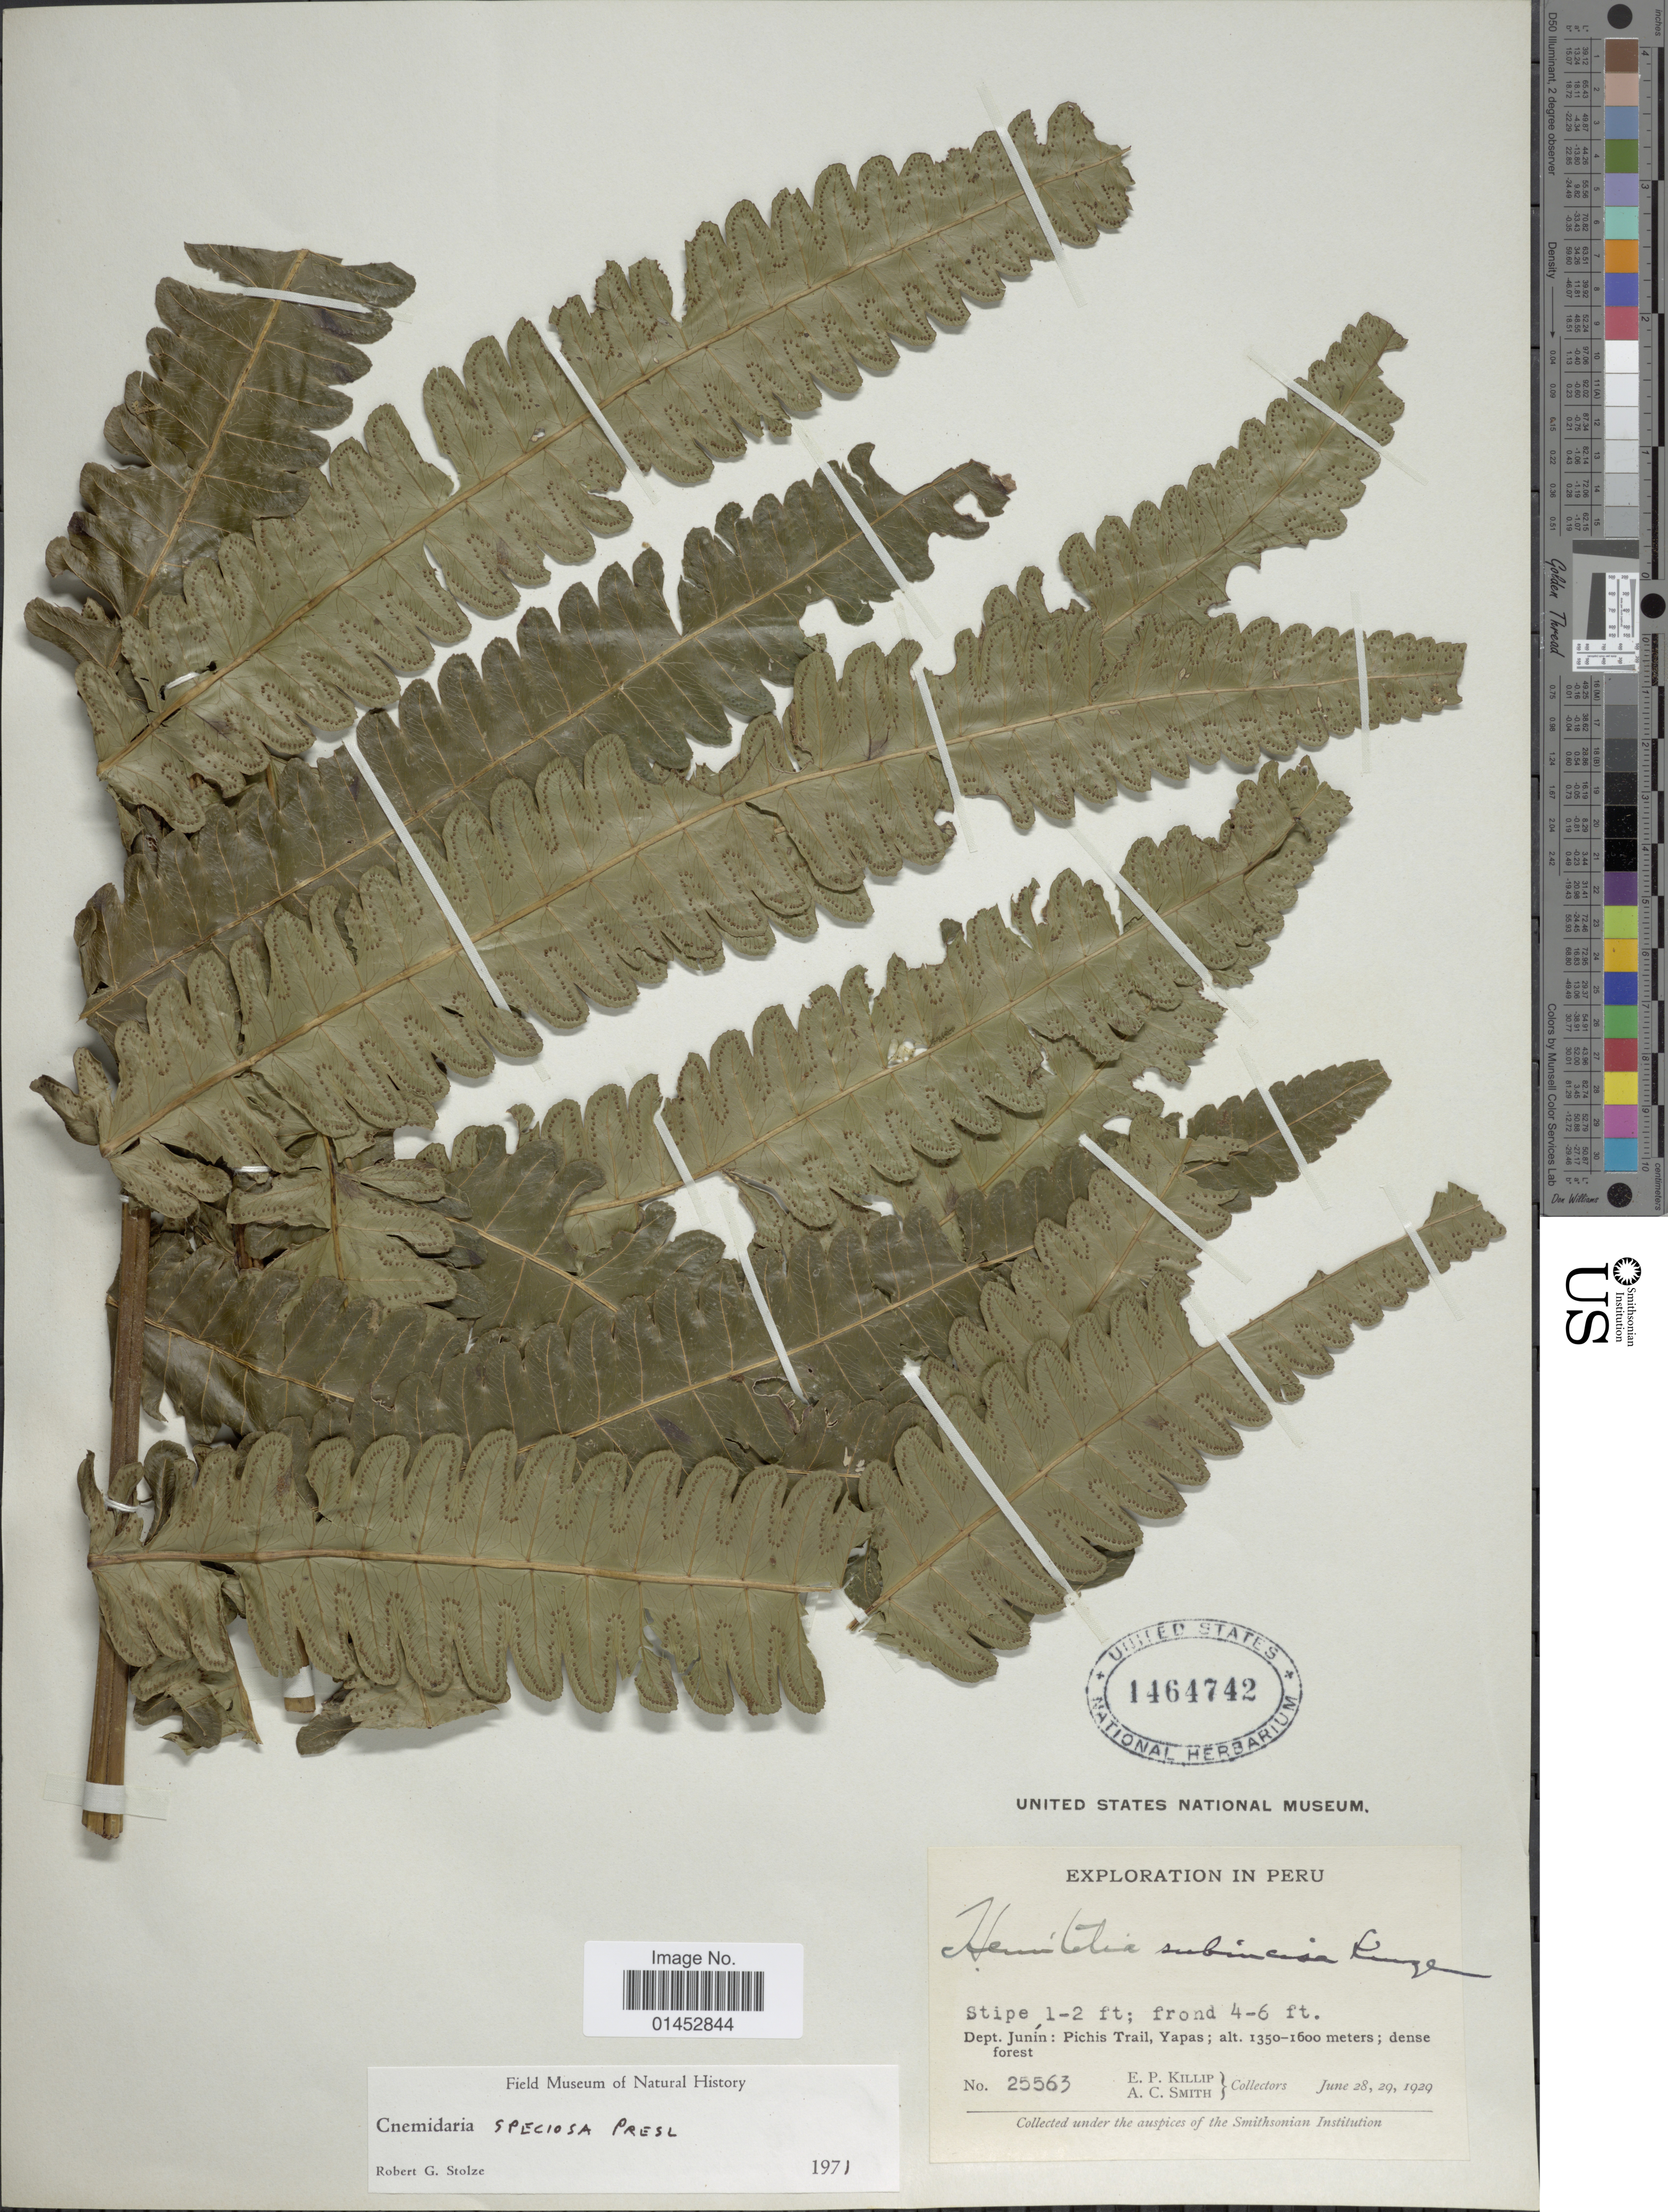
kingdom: Plantae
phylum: Tracheophyta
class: Polypodiopsida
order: Cyatheales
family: Cyatheaceae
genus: Cyathea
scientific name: Cyathea speciosa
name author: Humb. & Bonpl. ex Willd.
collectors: E. P. Killip & A. C. Smith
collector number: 25563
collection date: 1929-06-28/1929-06-29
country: Peru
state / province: Junín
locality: Dept. Junín: Pichis Trail, Yapas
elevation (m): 1350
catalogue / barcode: US 1464742